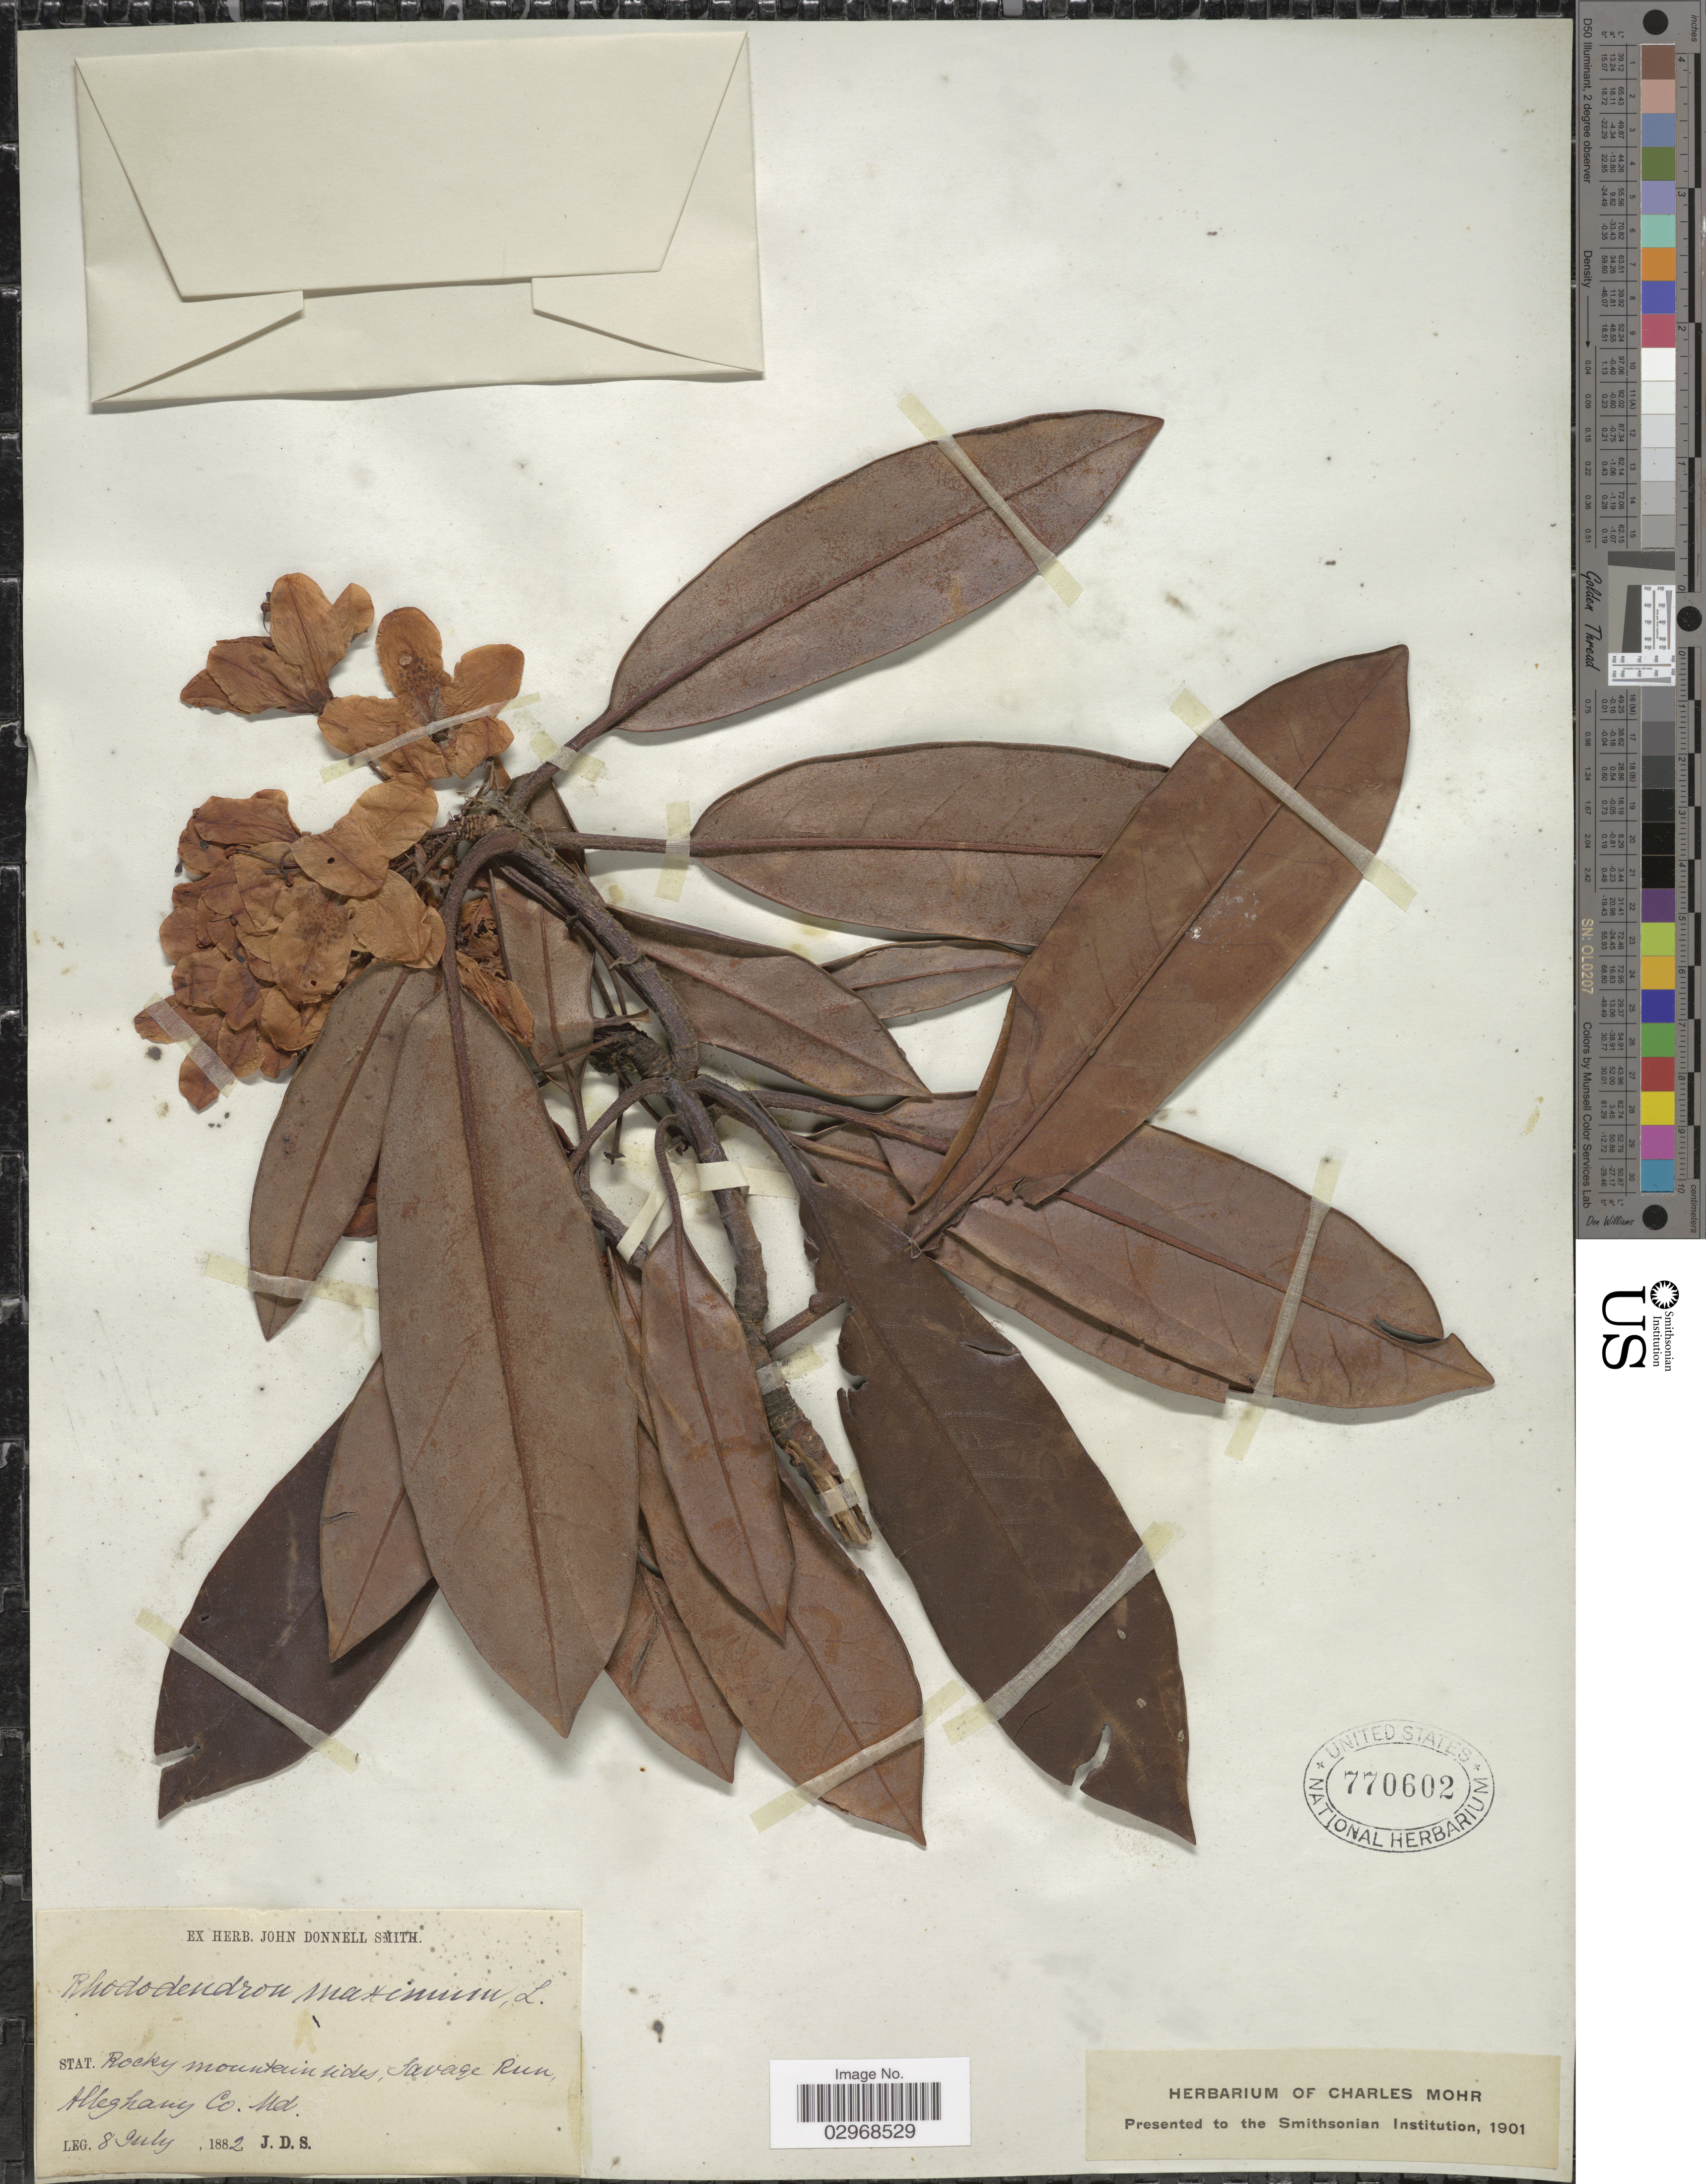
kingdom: Plantae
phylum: Tracheophyta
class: Magnoliopsida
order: Ericales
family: Ericaceae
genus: Rhododendron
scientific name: Rhododendron maximum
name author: L.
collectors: J. Donnell Smith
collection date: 1882-07-08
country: United States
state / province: Maryland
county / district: Allegany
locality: Stat. Rocky mountains sides, Savage Run, Alleghany Co.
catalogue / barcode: US 770602